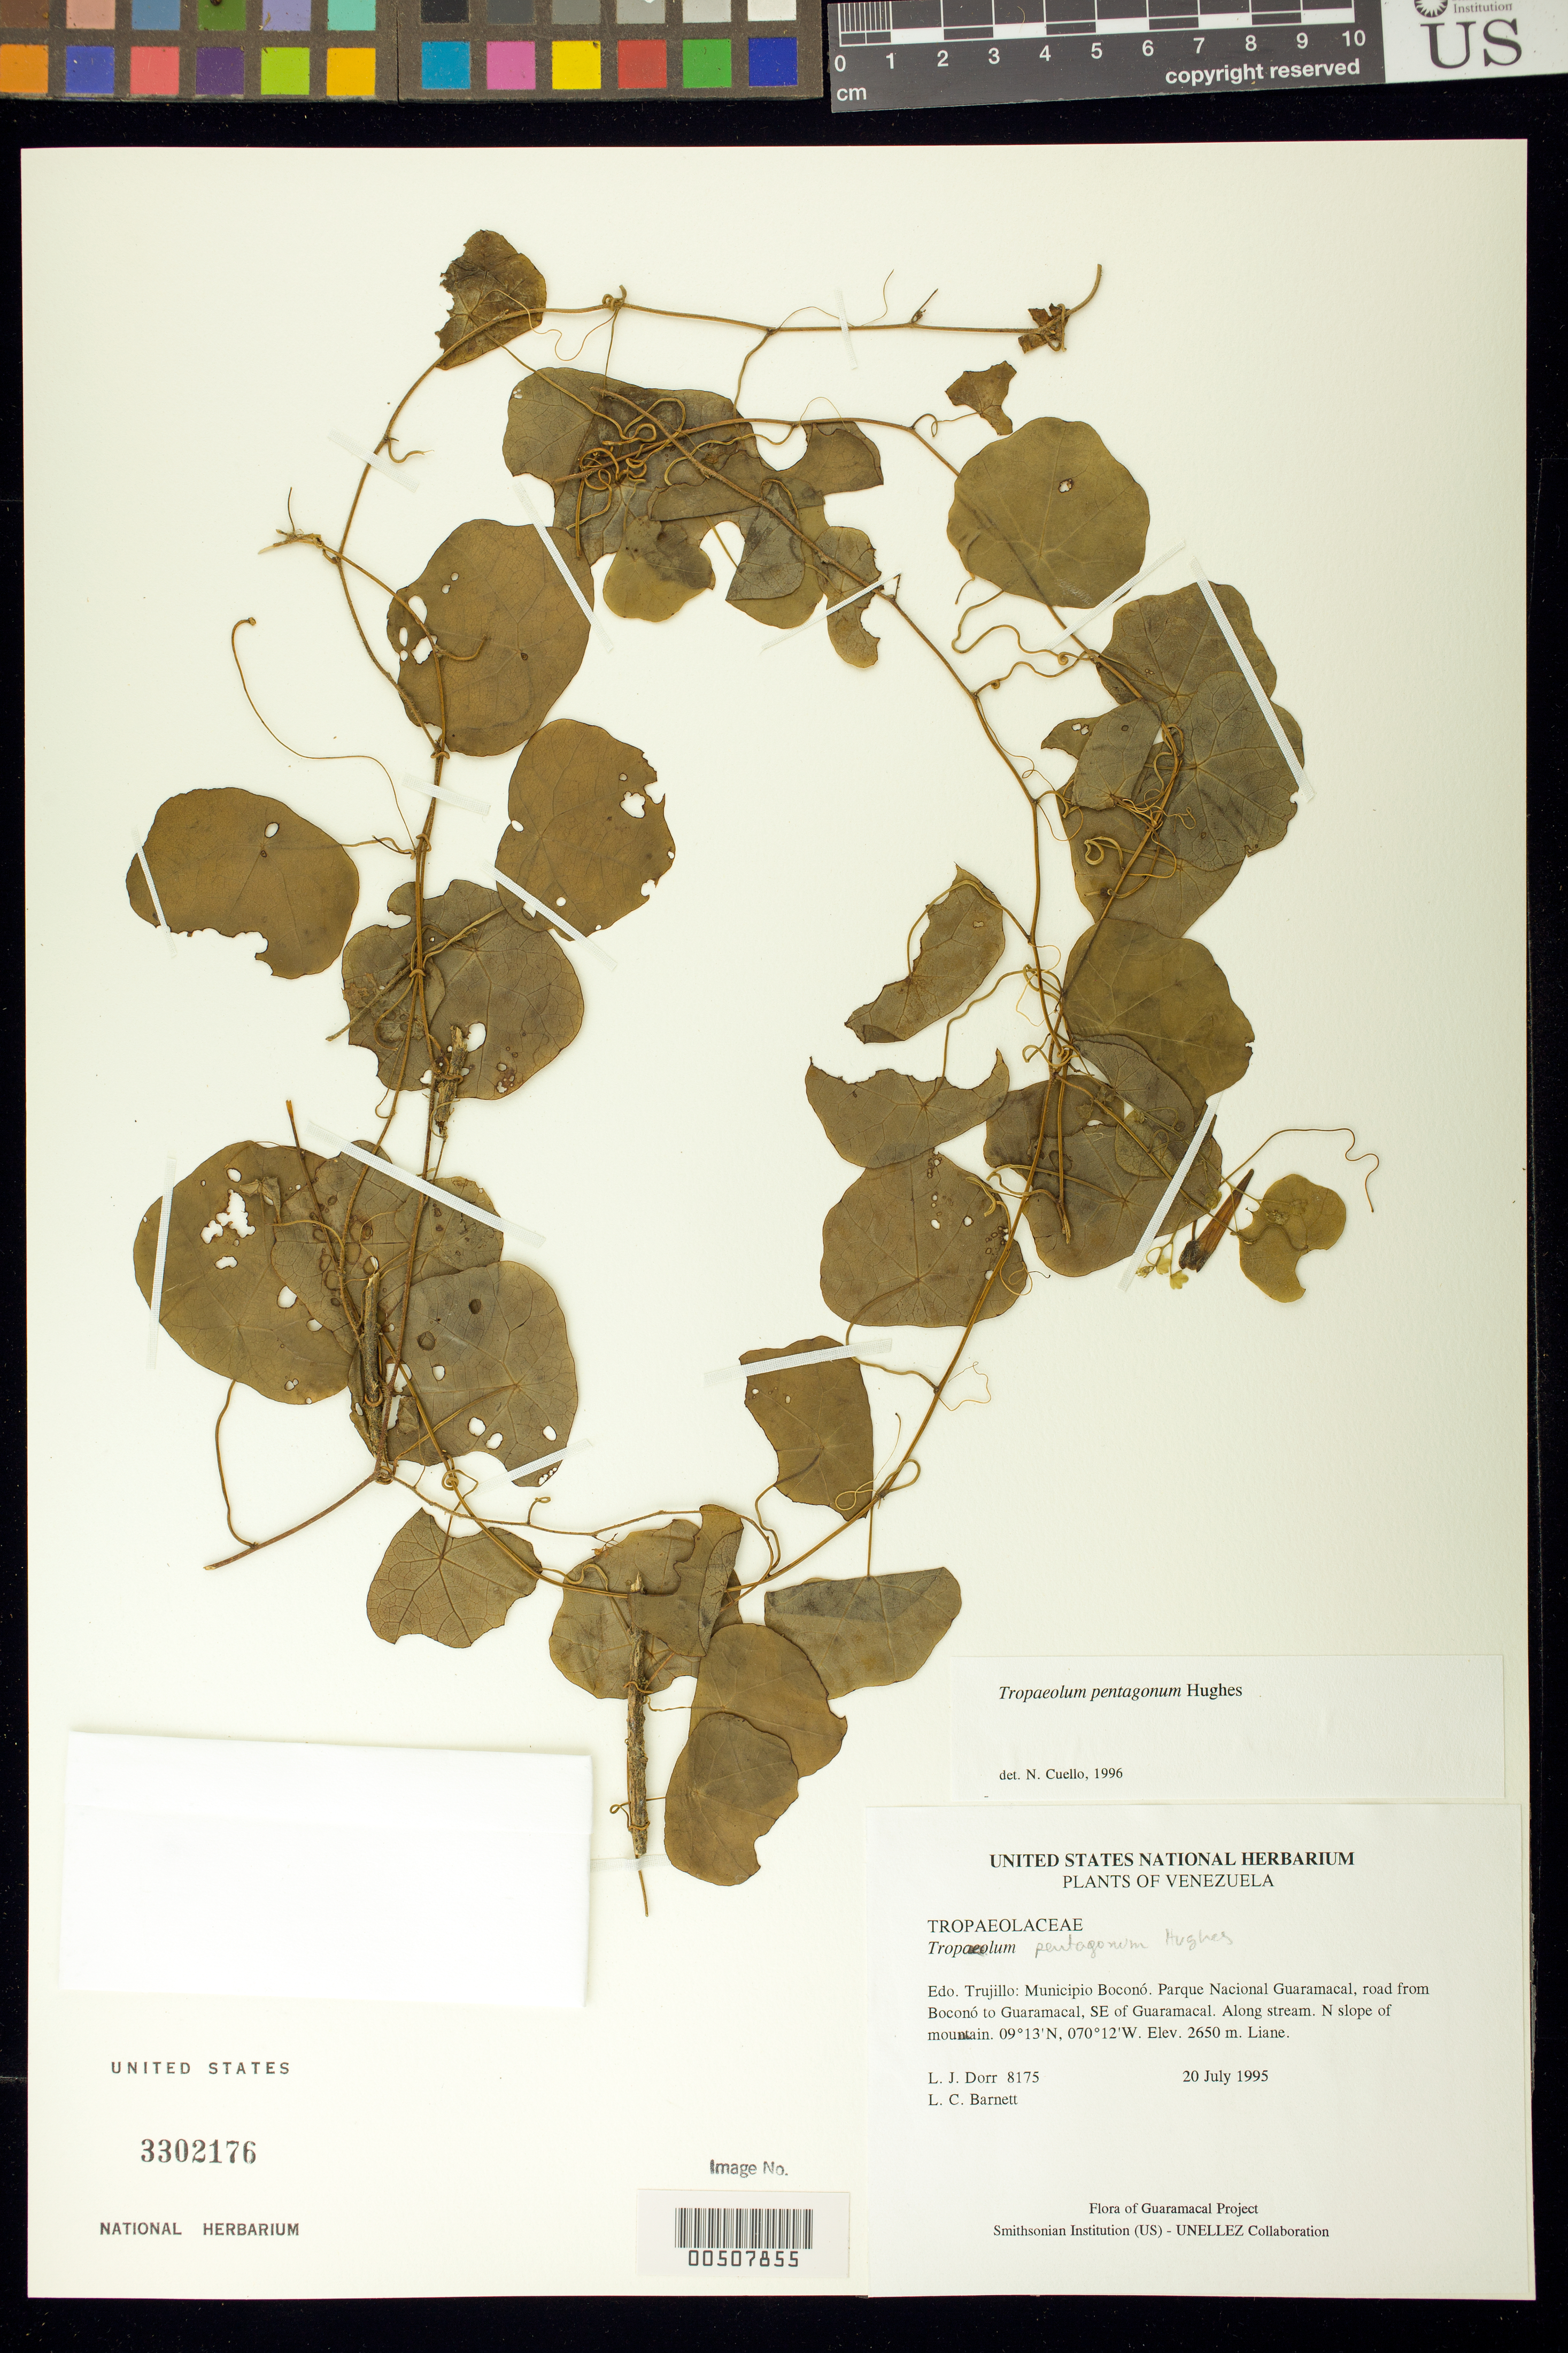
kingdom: Plantae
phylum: Tracheophyta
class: Magnoliopsida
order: Brassicales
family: Tropaeolaceae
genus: Tropaeolum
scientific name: Tropaeolum pentagonum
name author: Hughes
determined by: Cuello, Nidia L.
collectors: L. J. Dorr & L. C. Barnett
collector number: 8175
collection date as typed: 20 Jul 1995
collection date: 1995-07-20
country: Venezuela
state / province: Trujillo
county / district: Boconó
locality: Parque Nacional Guaramacal, road from Boconó to Guaramacal, SE of Guaramacal. Along stream. N slope of mountain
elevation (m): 2650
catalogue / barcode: US 3302176